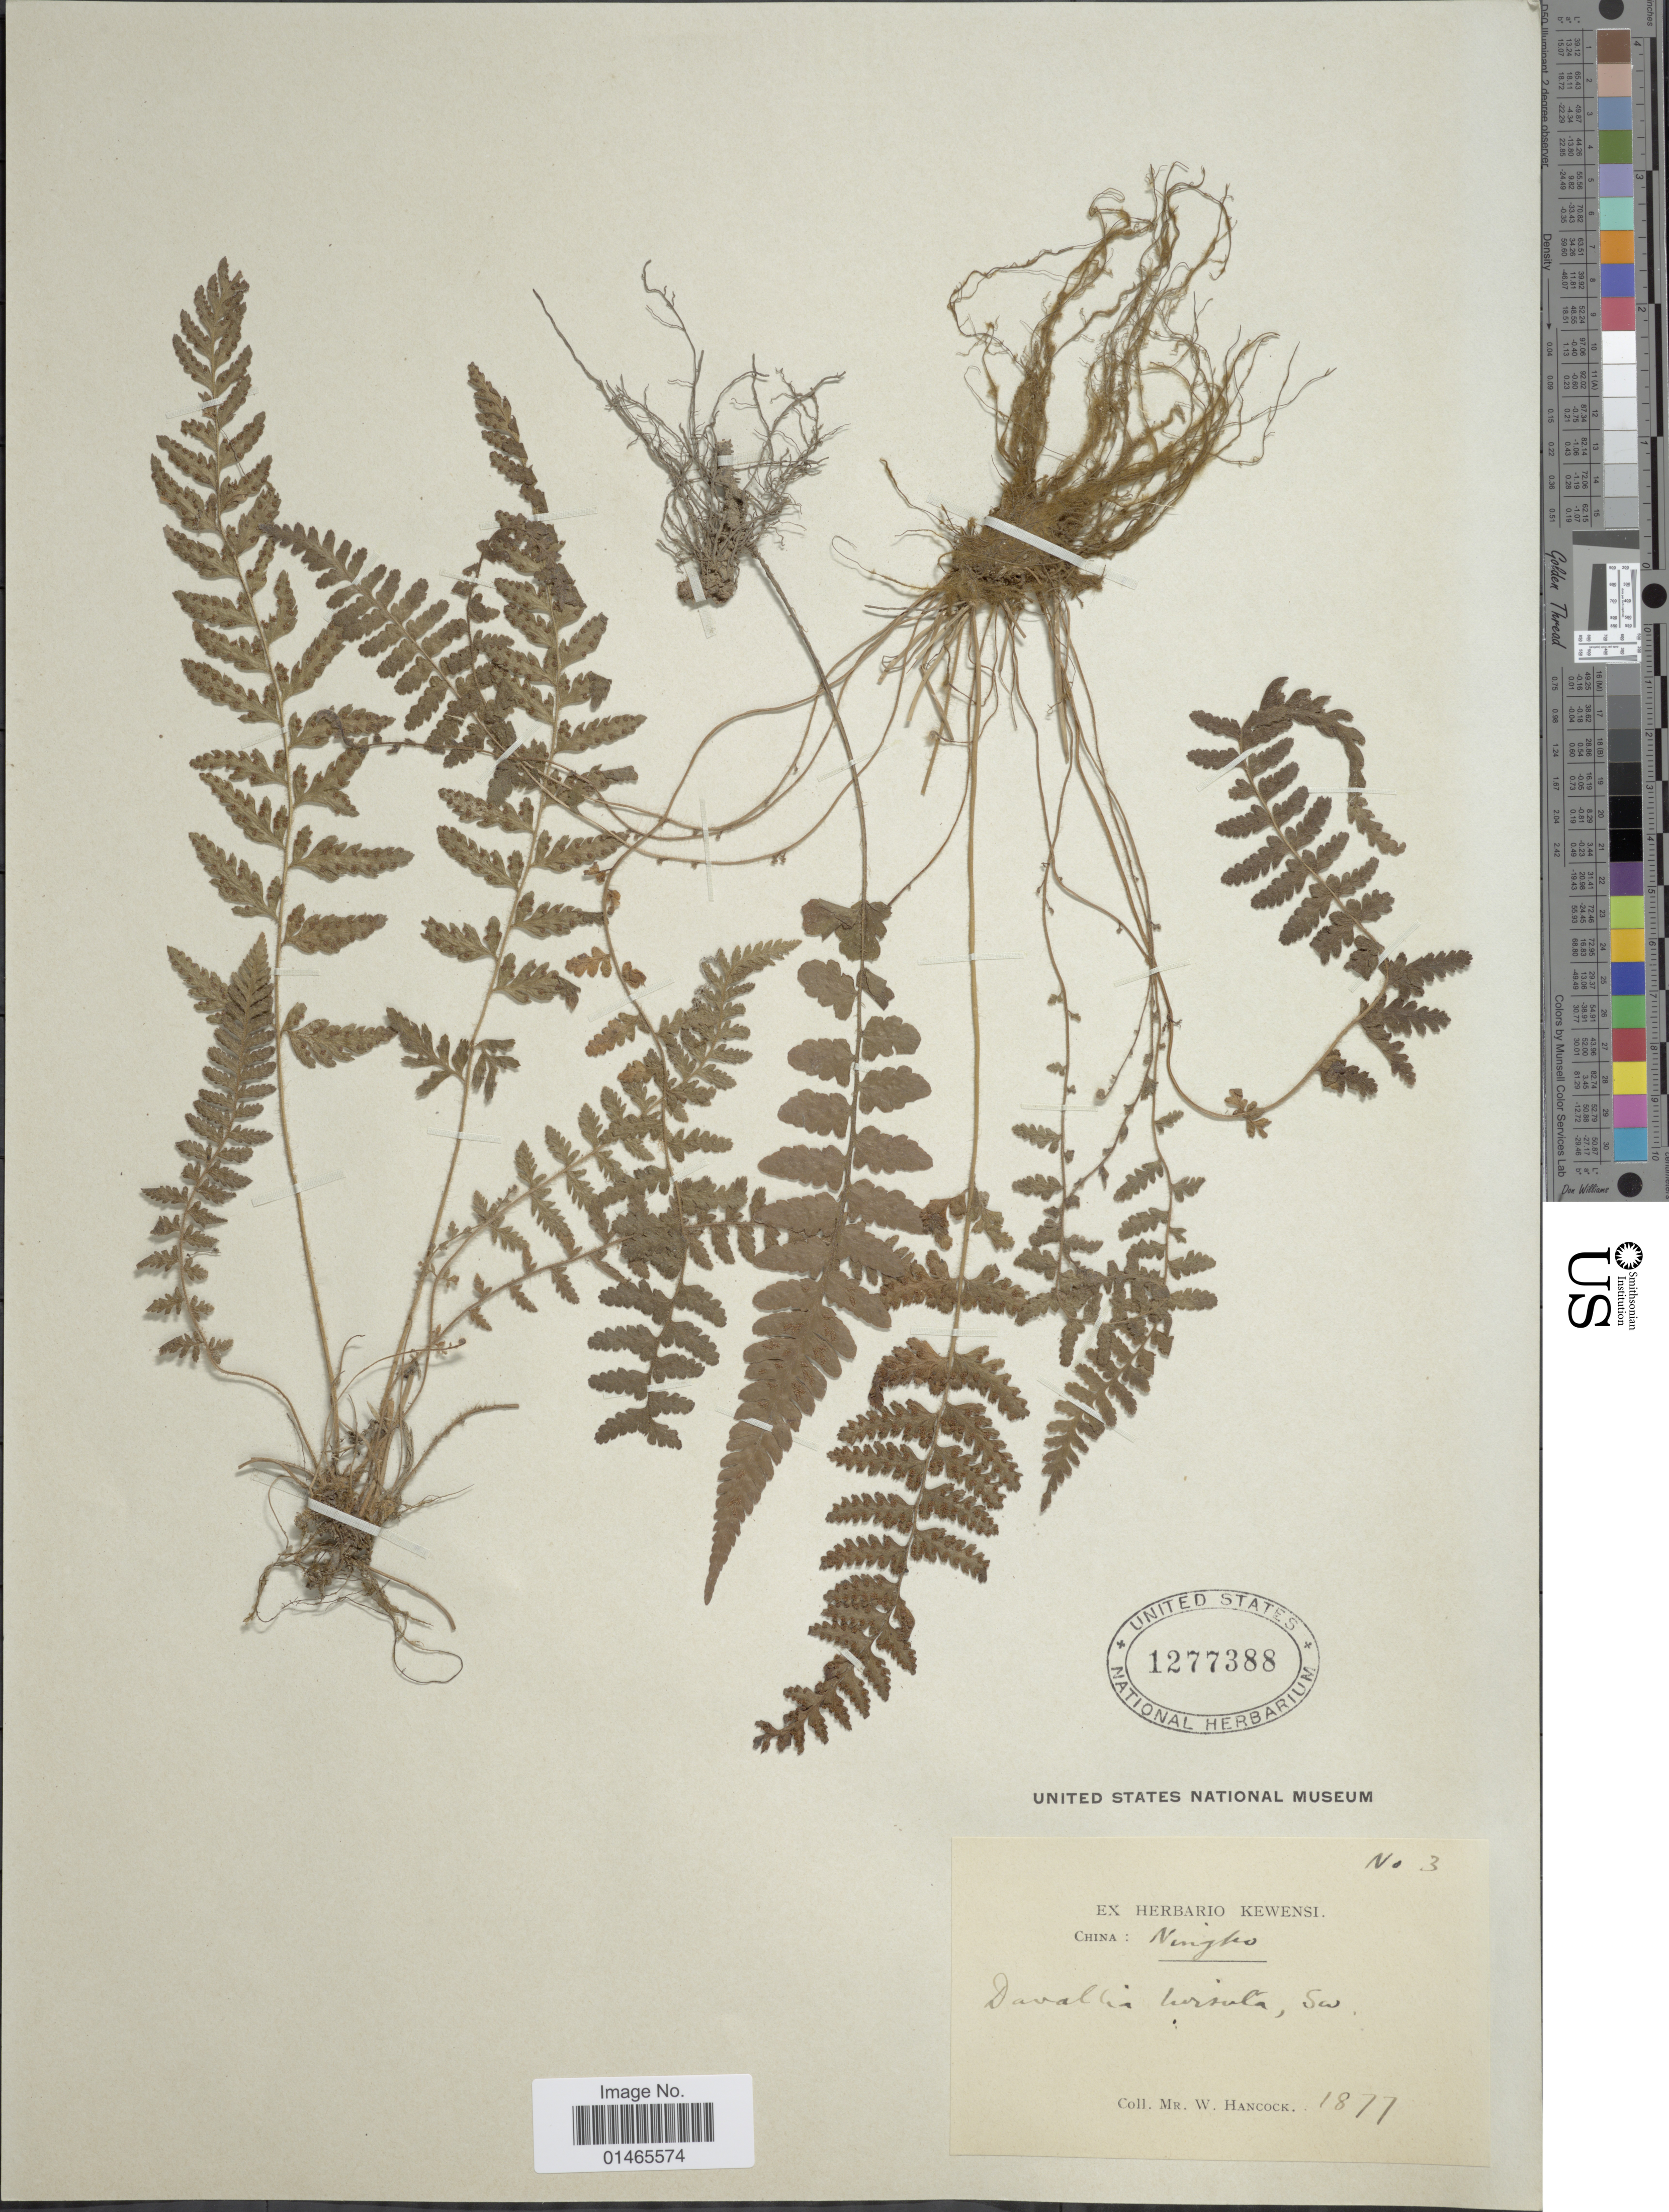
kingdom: Plantae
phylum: Tracheophyta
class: Polypodiopsida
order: Polypodiales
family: Dennstaedtiaceae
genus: Microlepia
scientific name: Microlepia pilosella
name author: (Hook.) T. Moore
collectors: W. Hancock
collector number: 3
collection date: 1877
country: China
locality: Mengtze.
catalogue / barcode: US 1277388